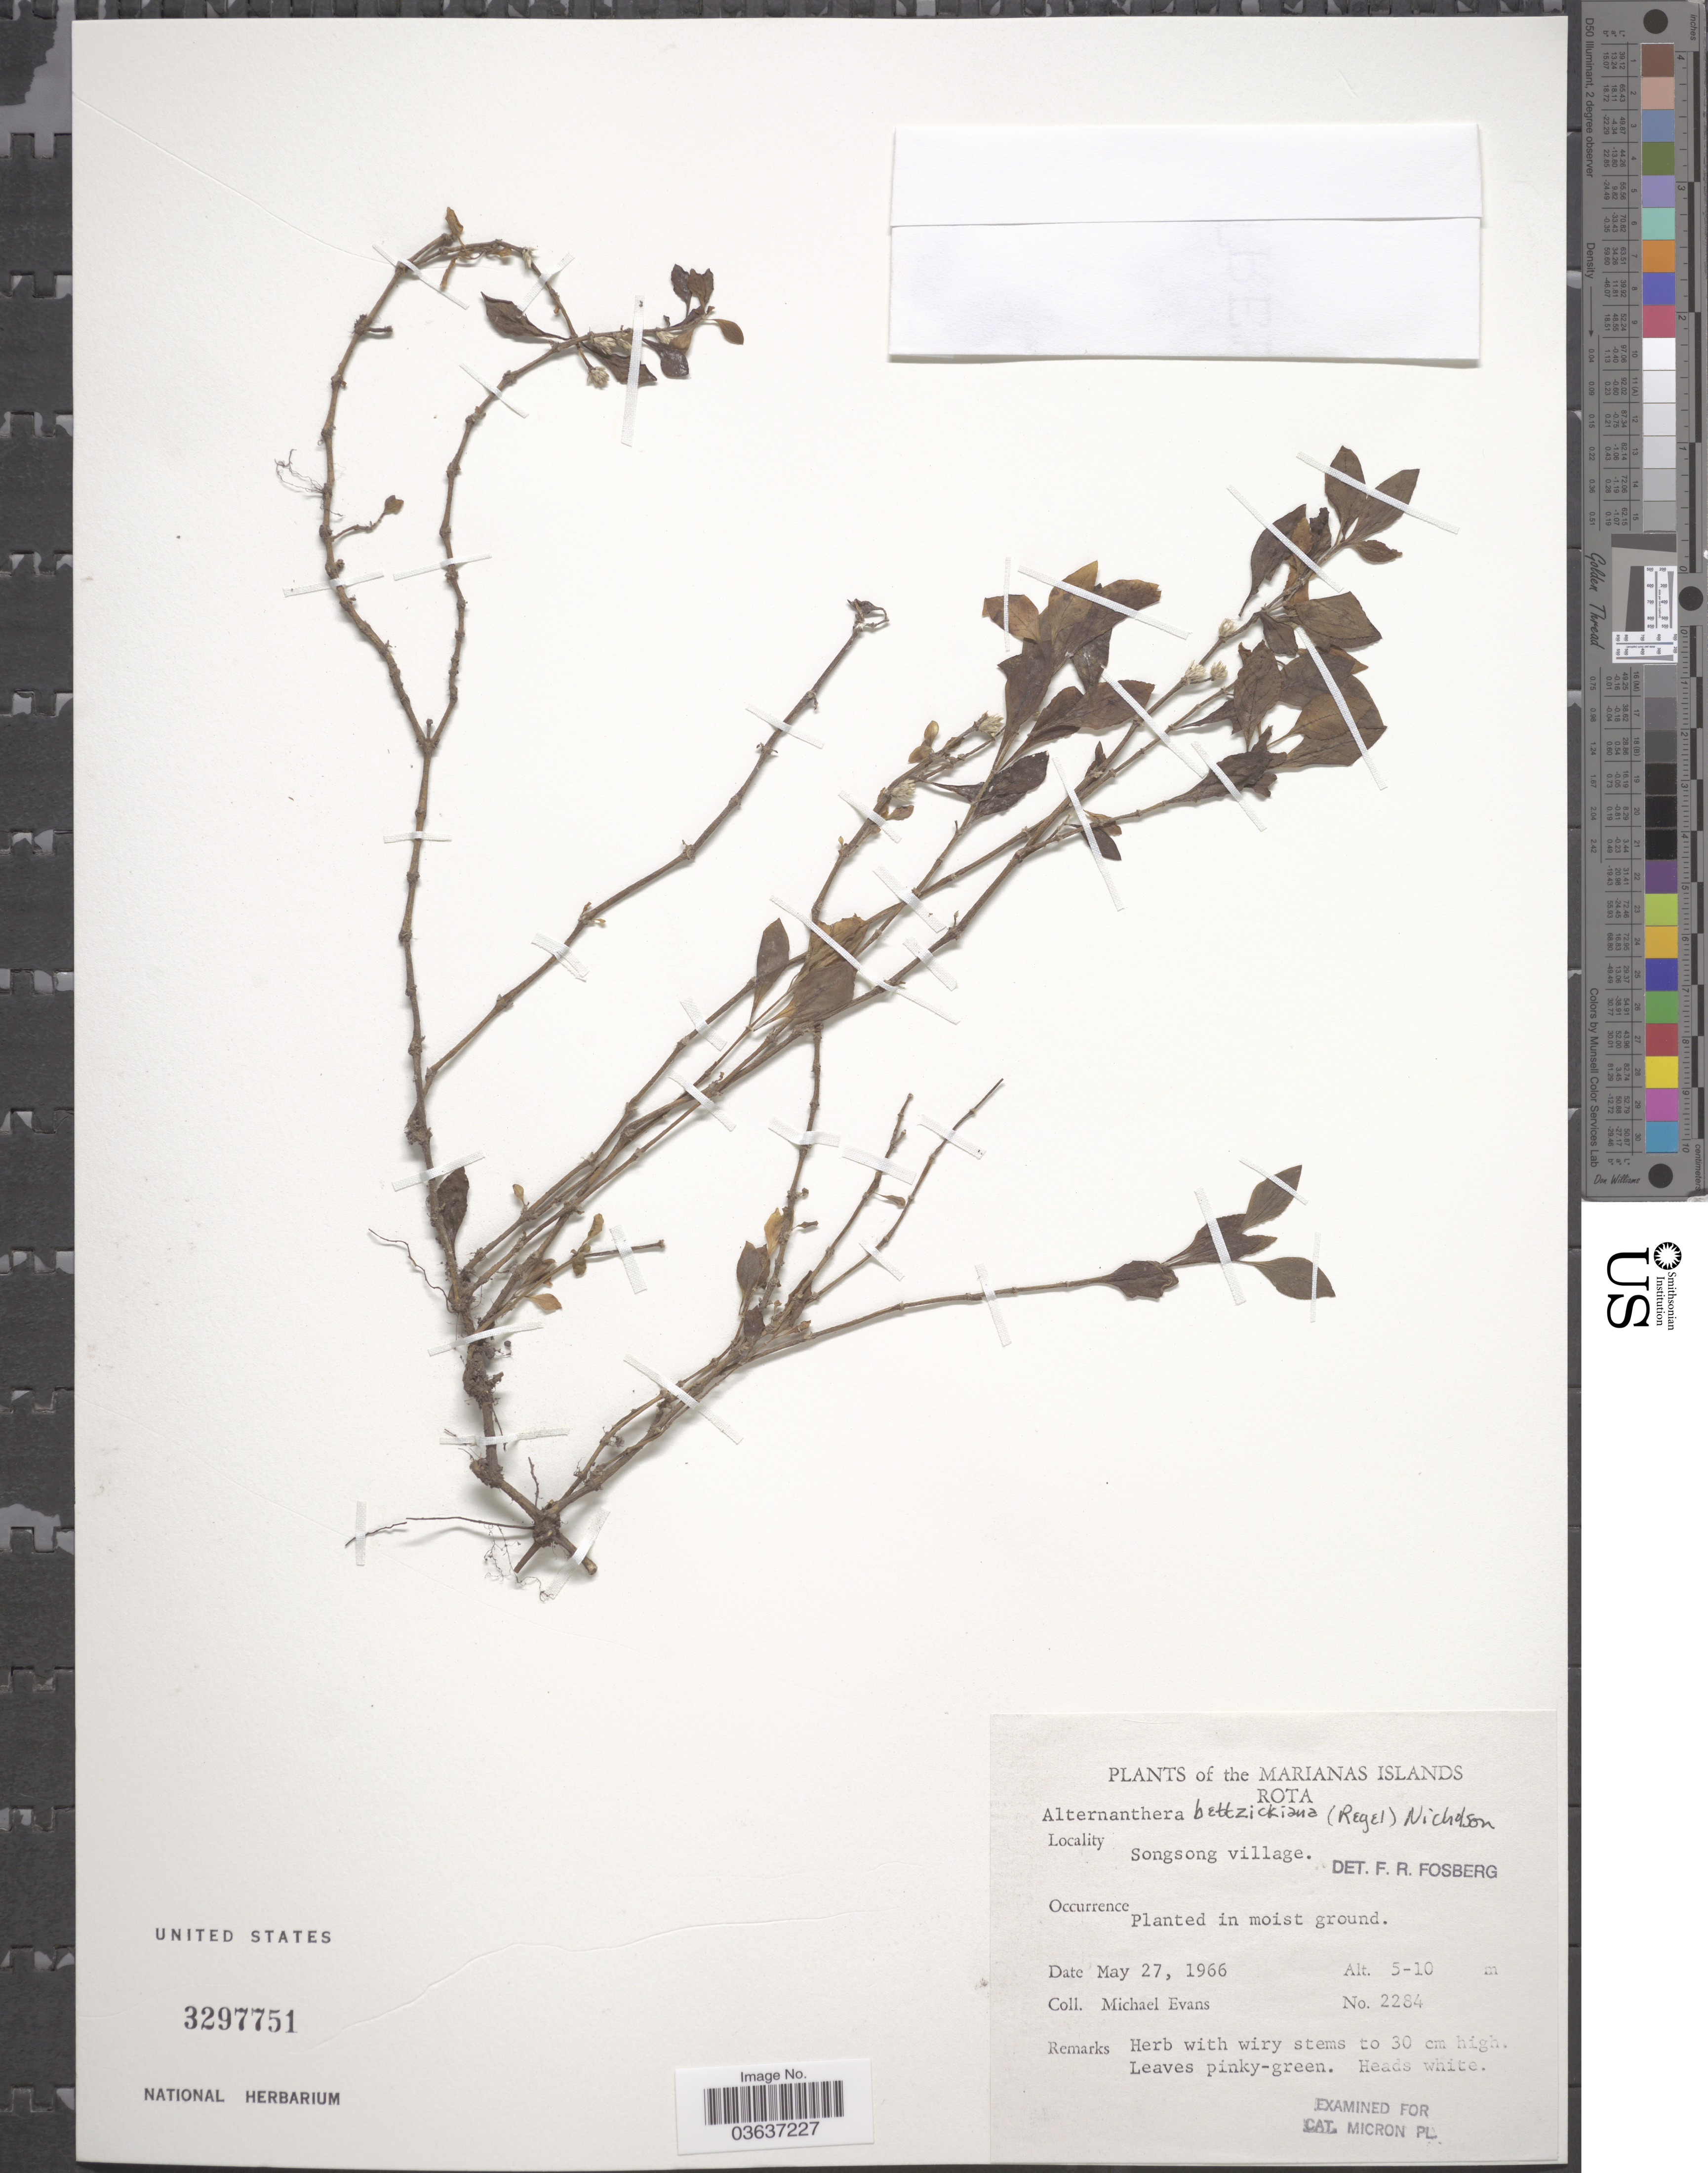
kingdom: Plantae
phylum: Tracheophyta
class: Magnoliopsida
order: Caryophyllales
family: Amaranthaceae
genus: Alternanthera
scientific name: Alternanthera bettzickiana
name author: (Regel) G. Nicholson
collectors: M. Evans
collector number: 2284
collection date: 1966-05-27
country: Northern Mariana Islands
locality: The Marianas Islands. Rota. Songsong village.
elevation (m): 5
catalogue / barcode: US 3297751